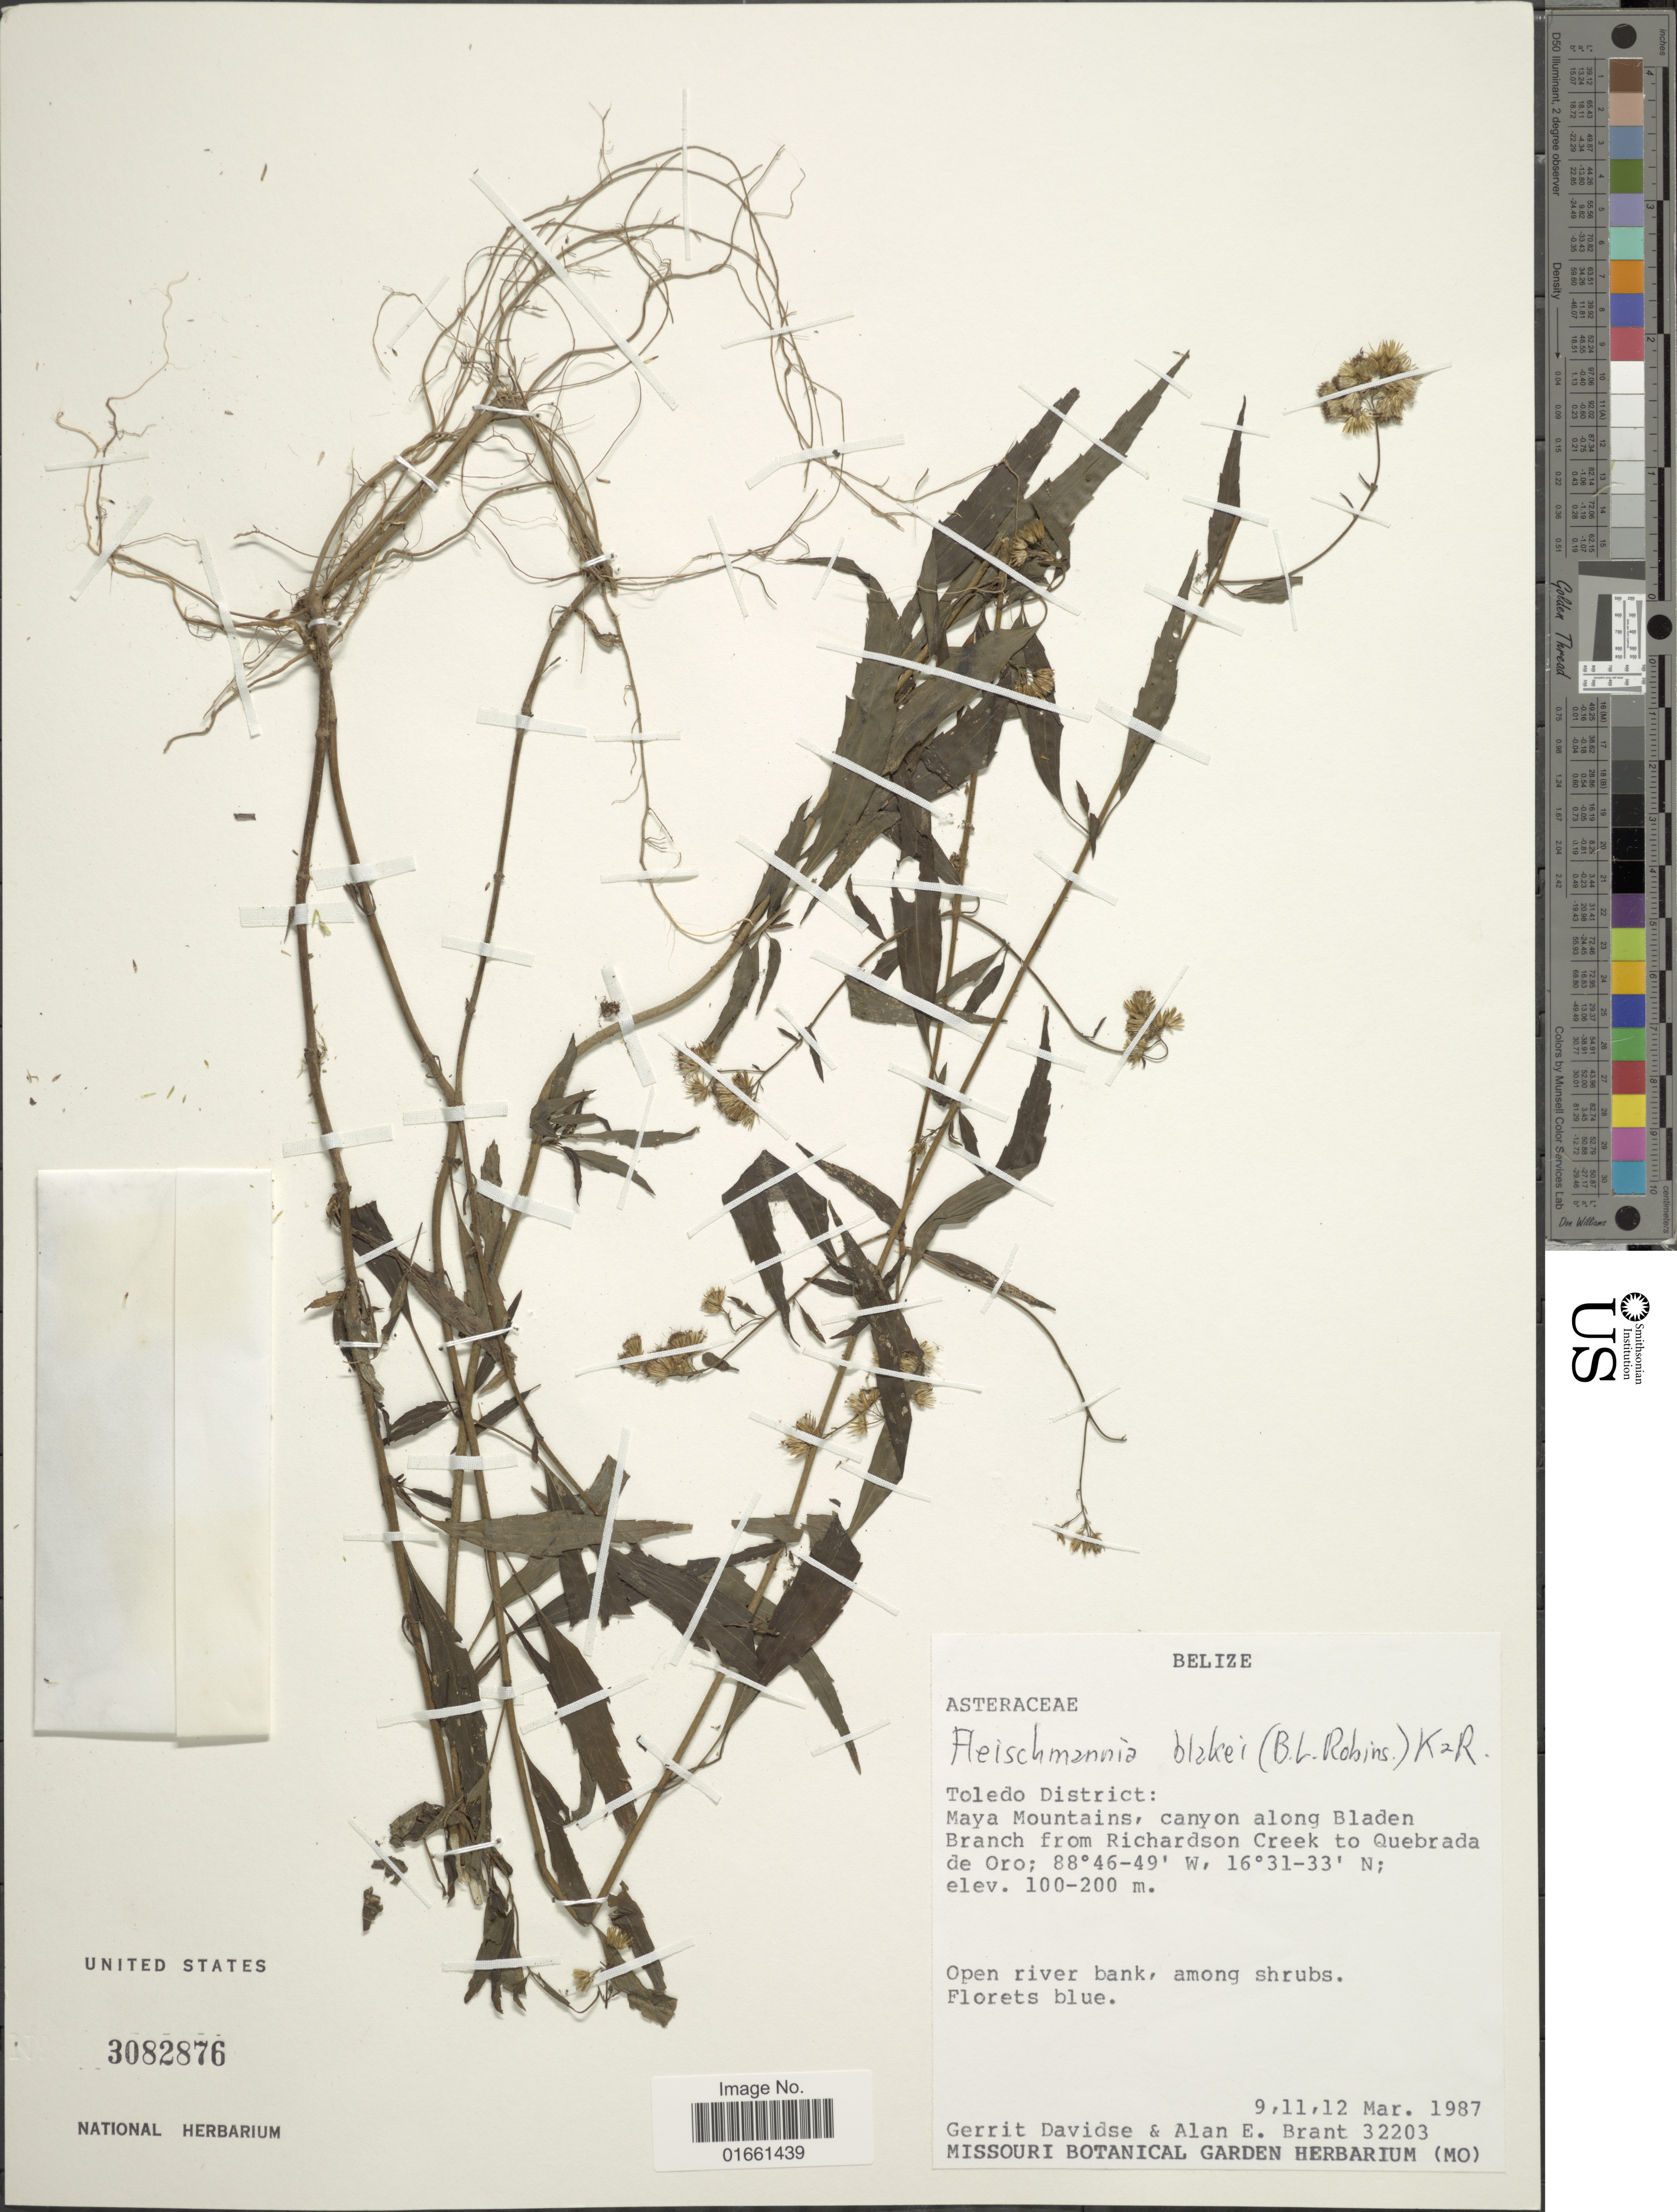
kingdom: Plantae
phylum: Tracheophyta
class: Magnoliopsida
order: Asterales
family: Asteraceae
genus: Fleischmannia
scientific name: Fleischmannia blakei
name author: (B.L. Rob.) R.M. King & H. Rob.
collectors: G. Davidse & A. Brant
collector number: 32203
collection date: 1987-03-09/1987-03-12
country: Belize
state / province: Toledo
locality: Toledo District: Maya Mountains, canyon along Bladen Branch from Richardson Creek to Quebrada de Oro.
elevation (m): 100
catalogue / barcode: US 3082876